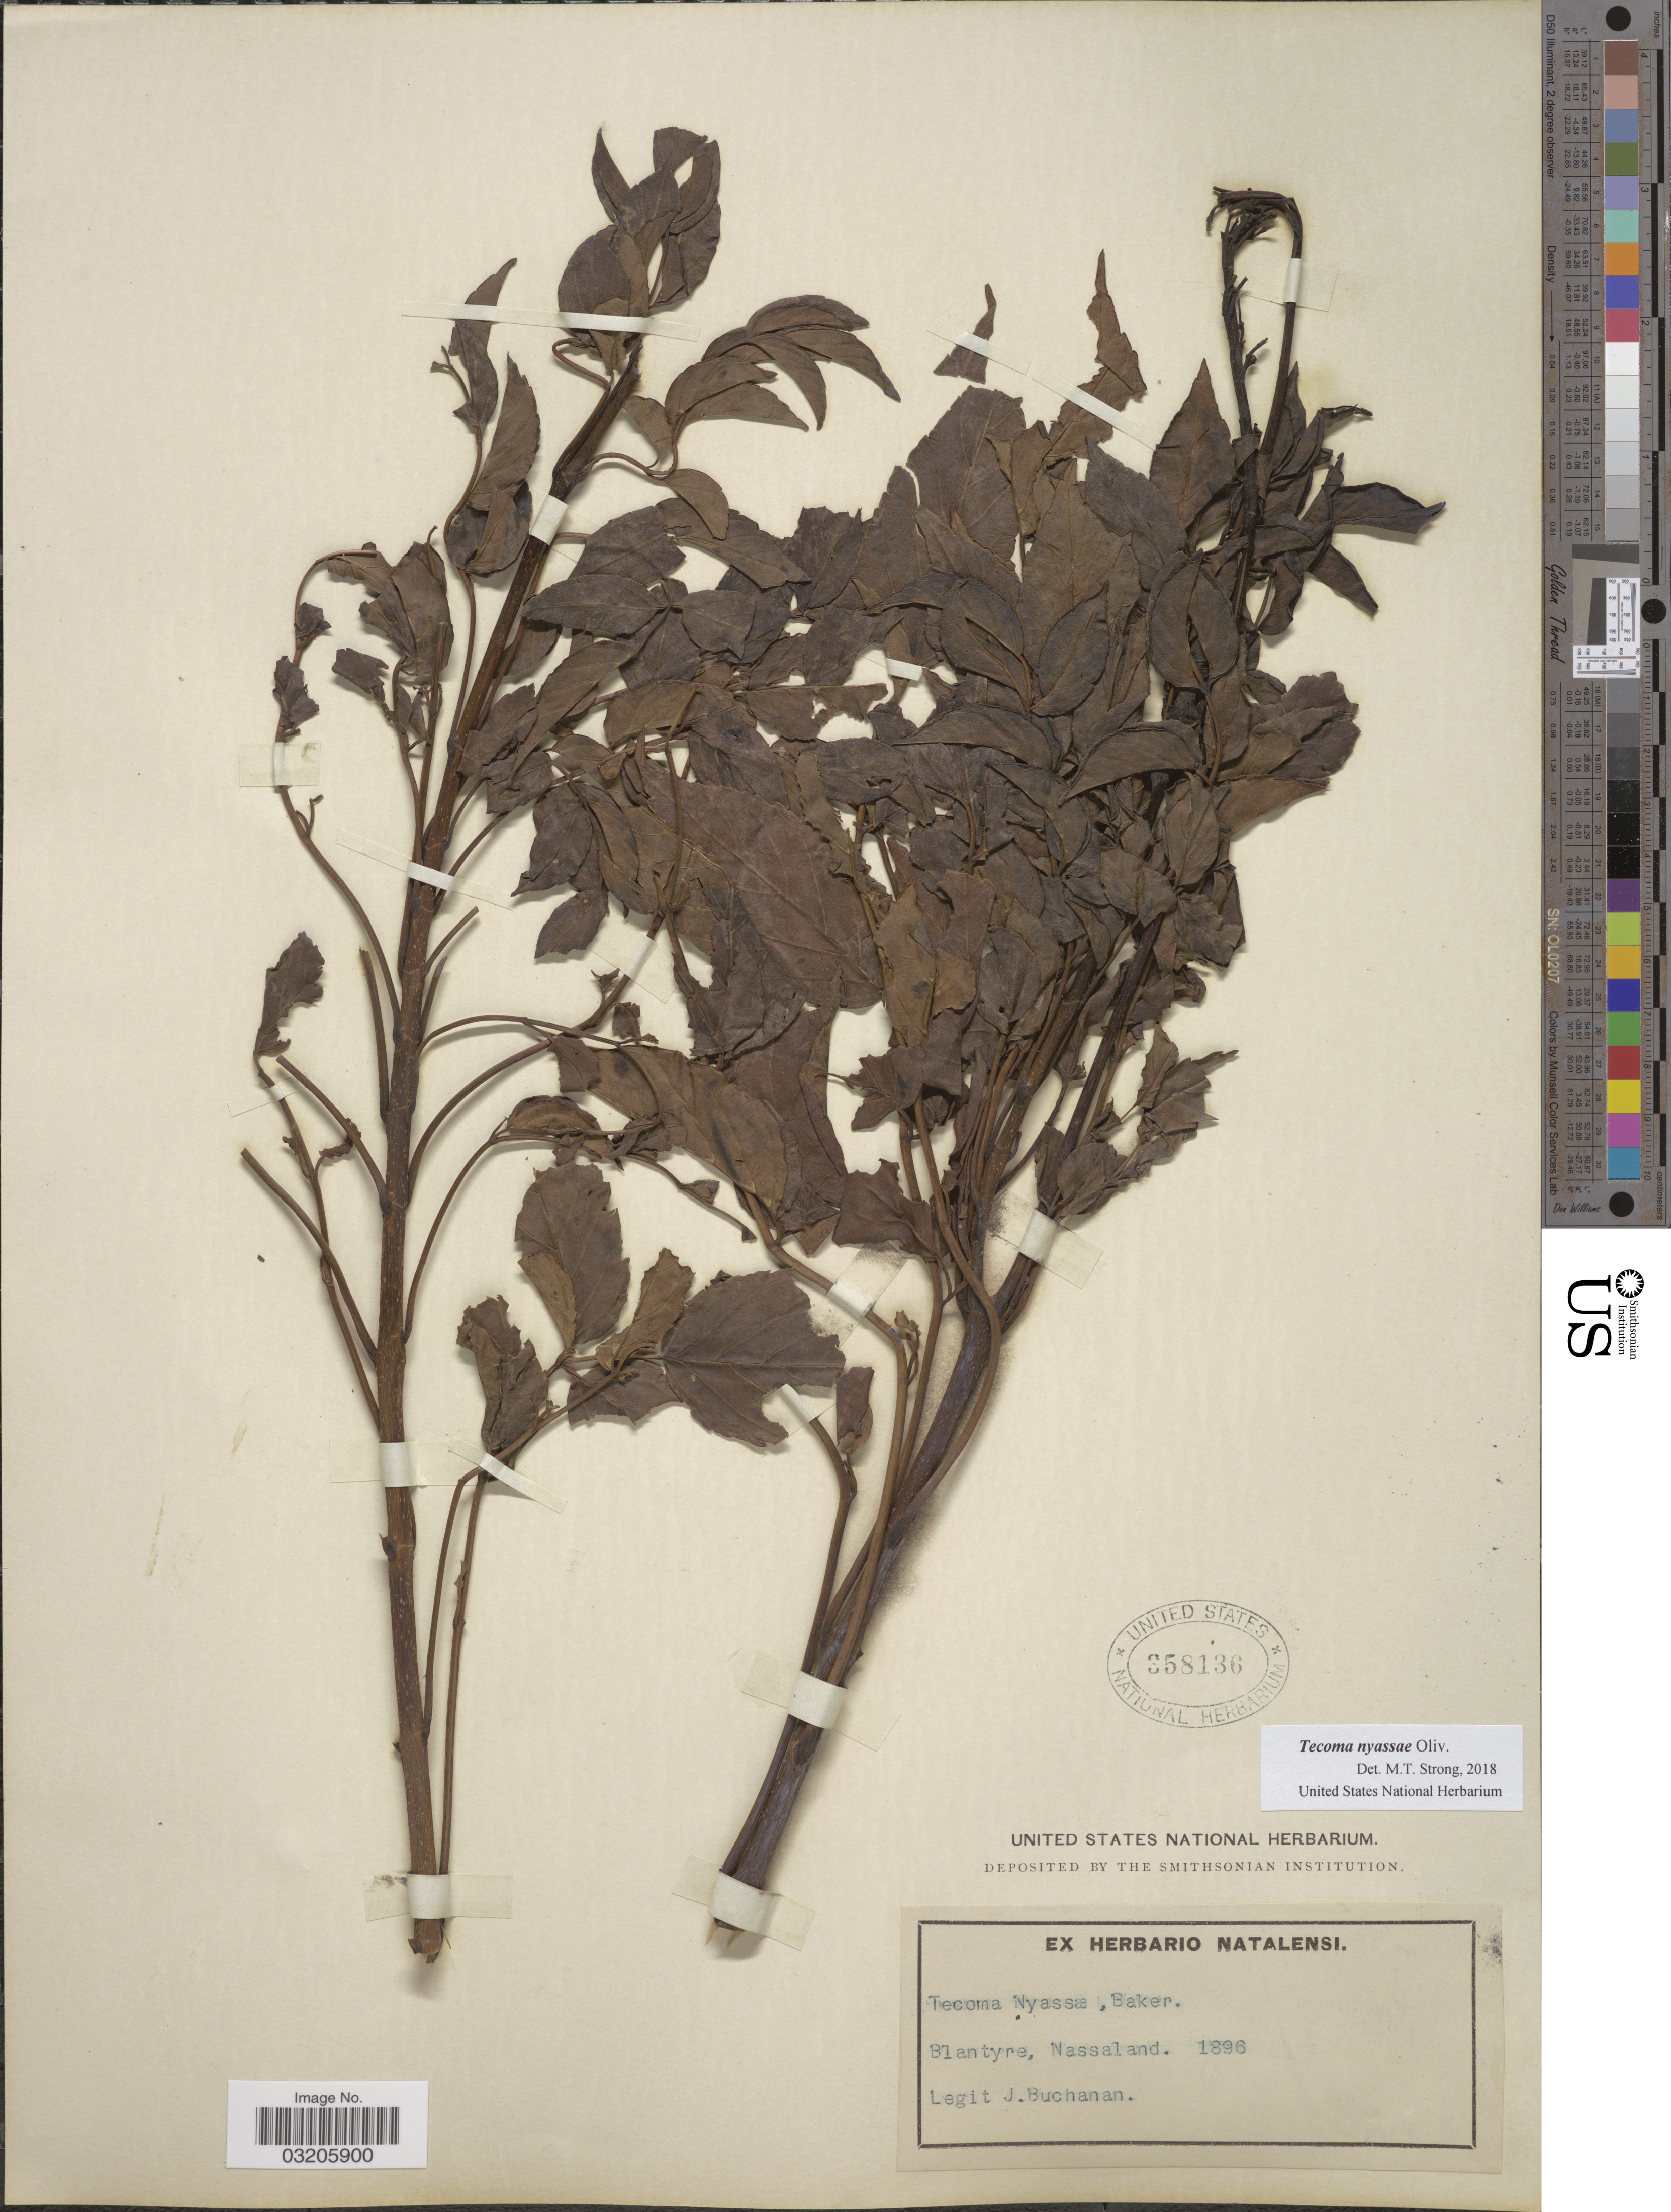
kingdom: Plantae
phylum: Tracheophyta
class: Magnoliopsida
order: Lamiales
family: Bignoniaceae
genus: Tecoma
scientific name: Tecoma nyassae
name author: Oliv.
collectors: J. Buchanan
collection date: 1896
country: South Africa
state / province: KwaZulu-Natal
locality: Blantyre, Nassaland.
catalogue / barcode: US 358136